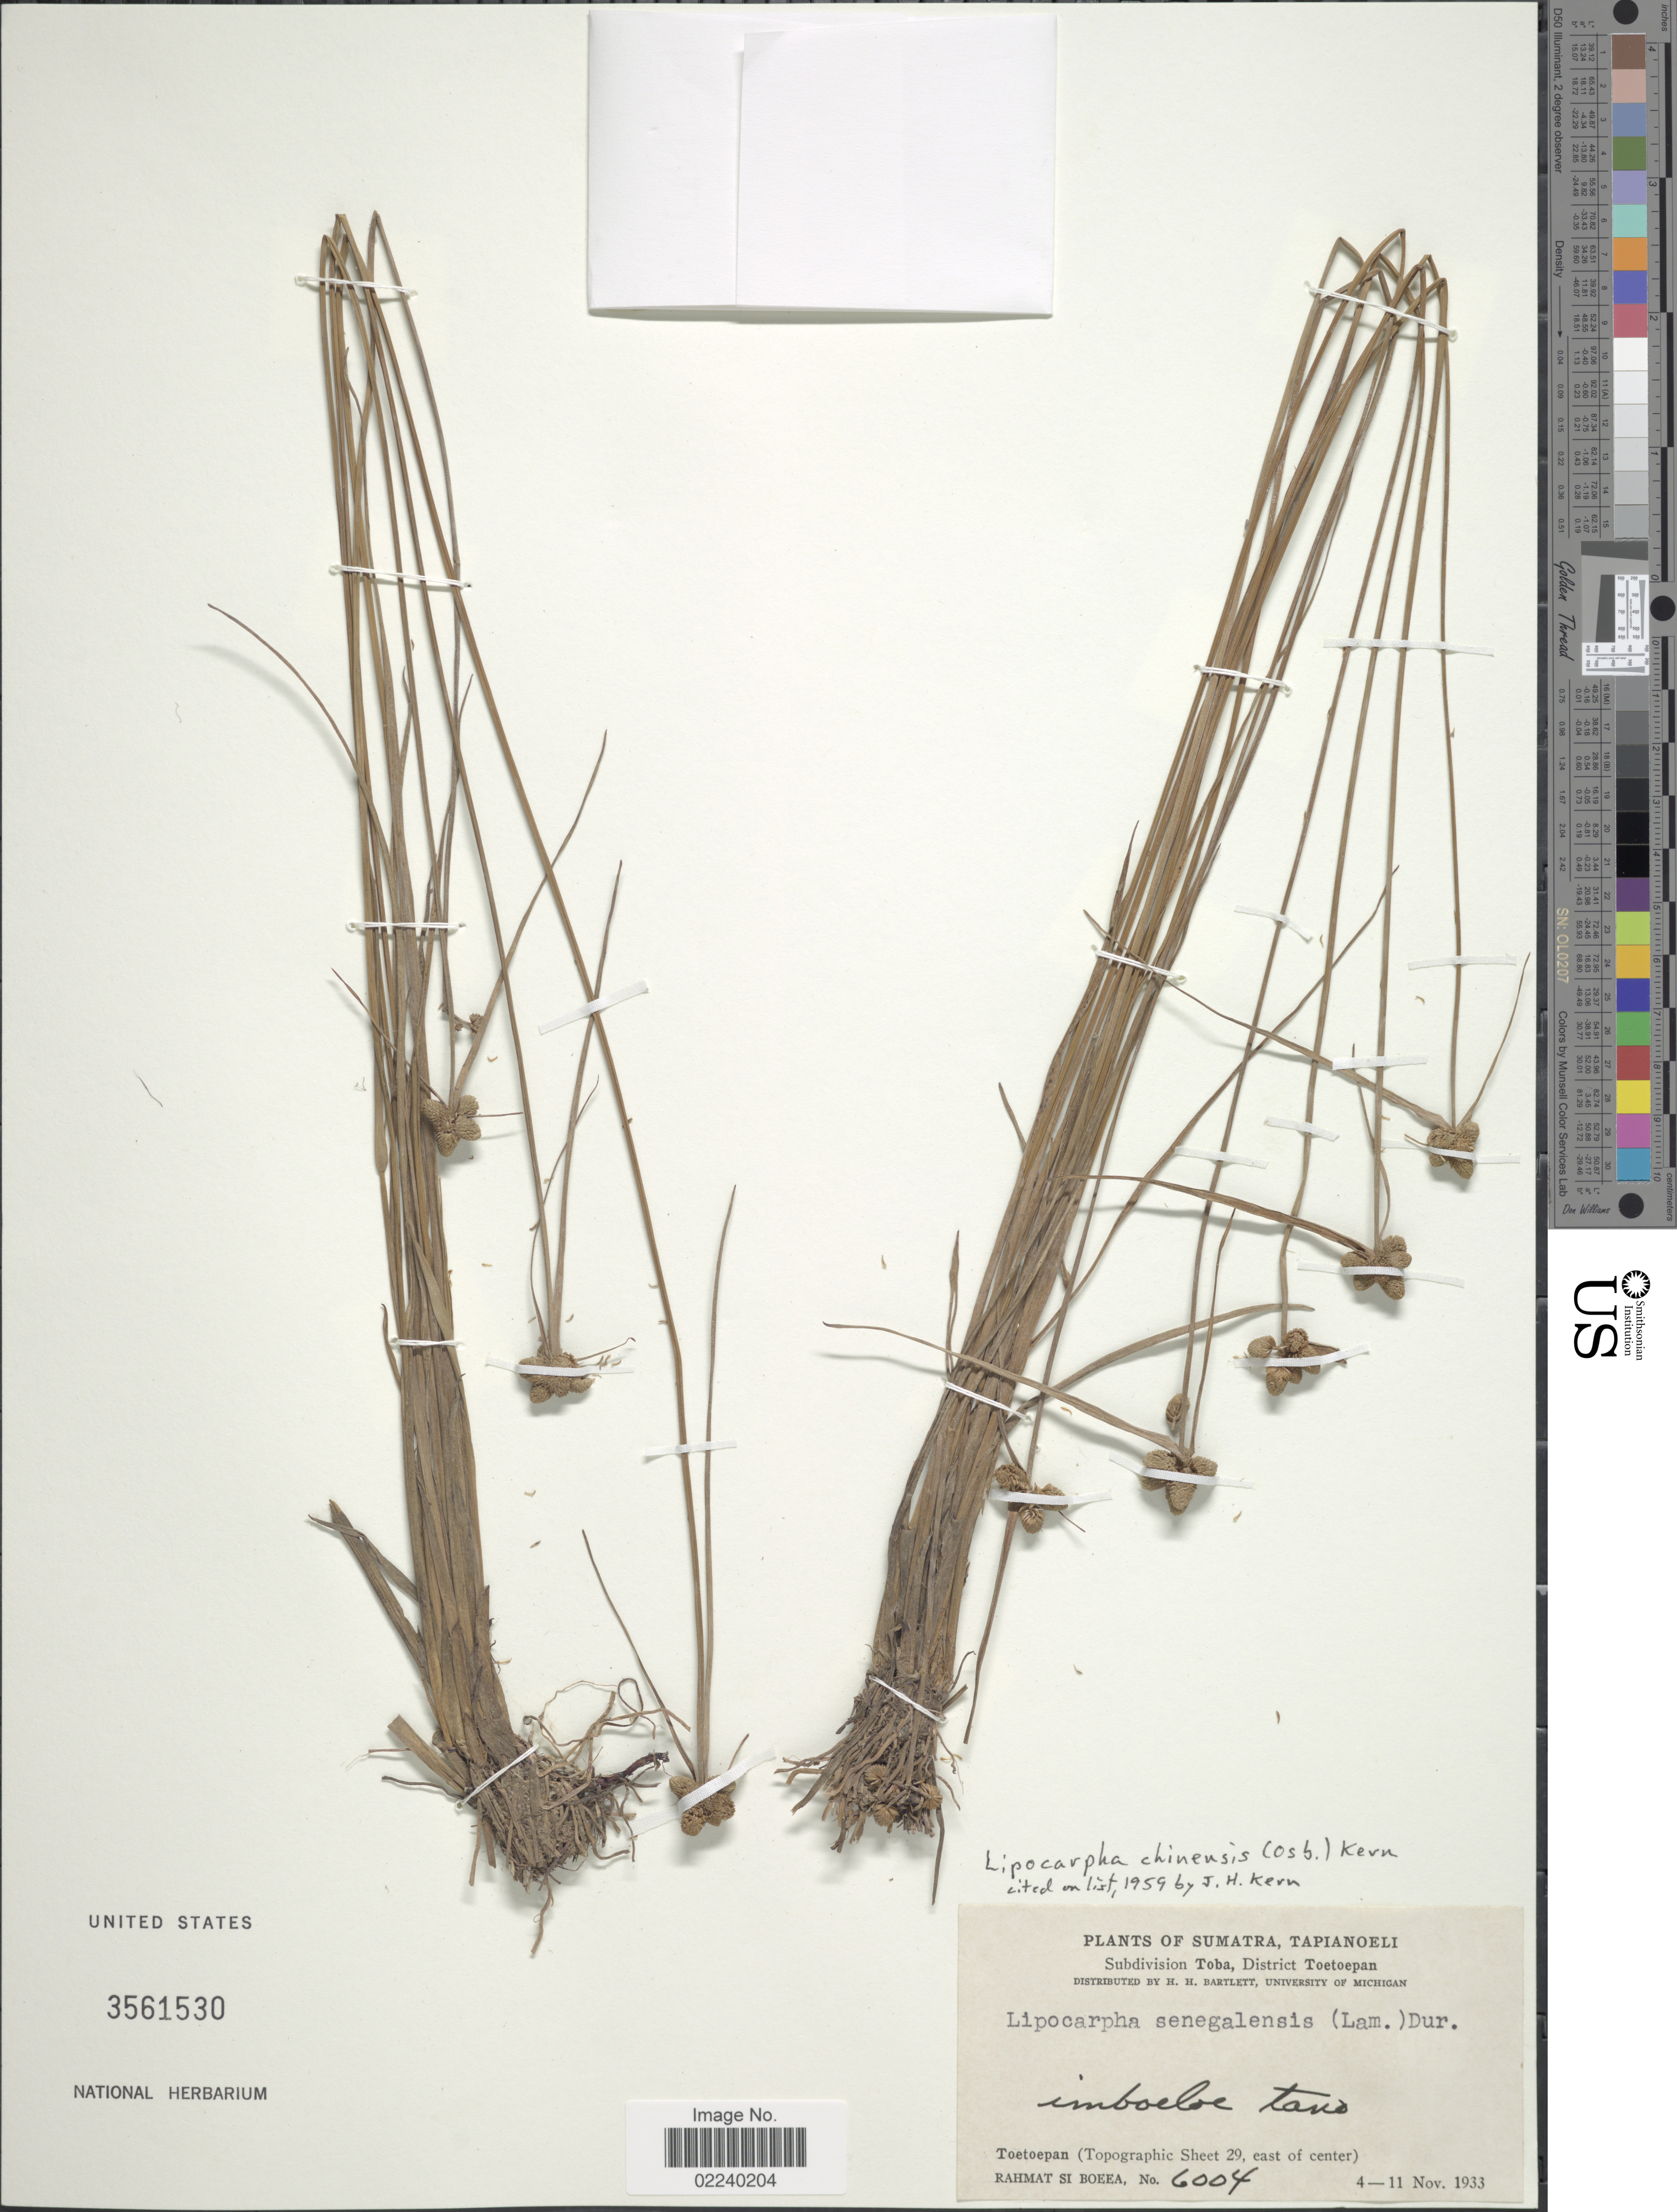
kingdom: Plantae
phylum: Tracheophyta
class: Liliopsida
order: Poales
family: Cyperaceae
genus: Cyperus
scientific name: Cyperus albescens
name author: (Steud.) Larridon & Govaerts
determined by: Strong, M. T., (US), Smithsonian Institution - National Museum of Natural History (UNITED STATES)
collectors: Rahmat Si Boeea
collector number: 6004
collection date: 1933-11-04/1933-11-11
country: Indonesia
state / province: Sumatra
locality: Tapianoeli, Subdivision Toba, District Toetoepan, Toetoepan (Topographic Sheet 29, east of center)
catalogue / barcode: US 3561530